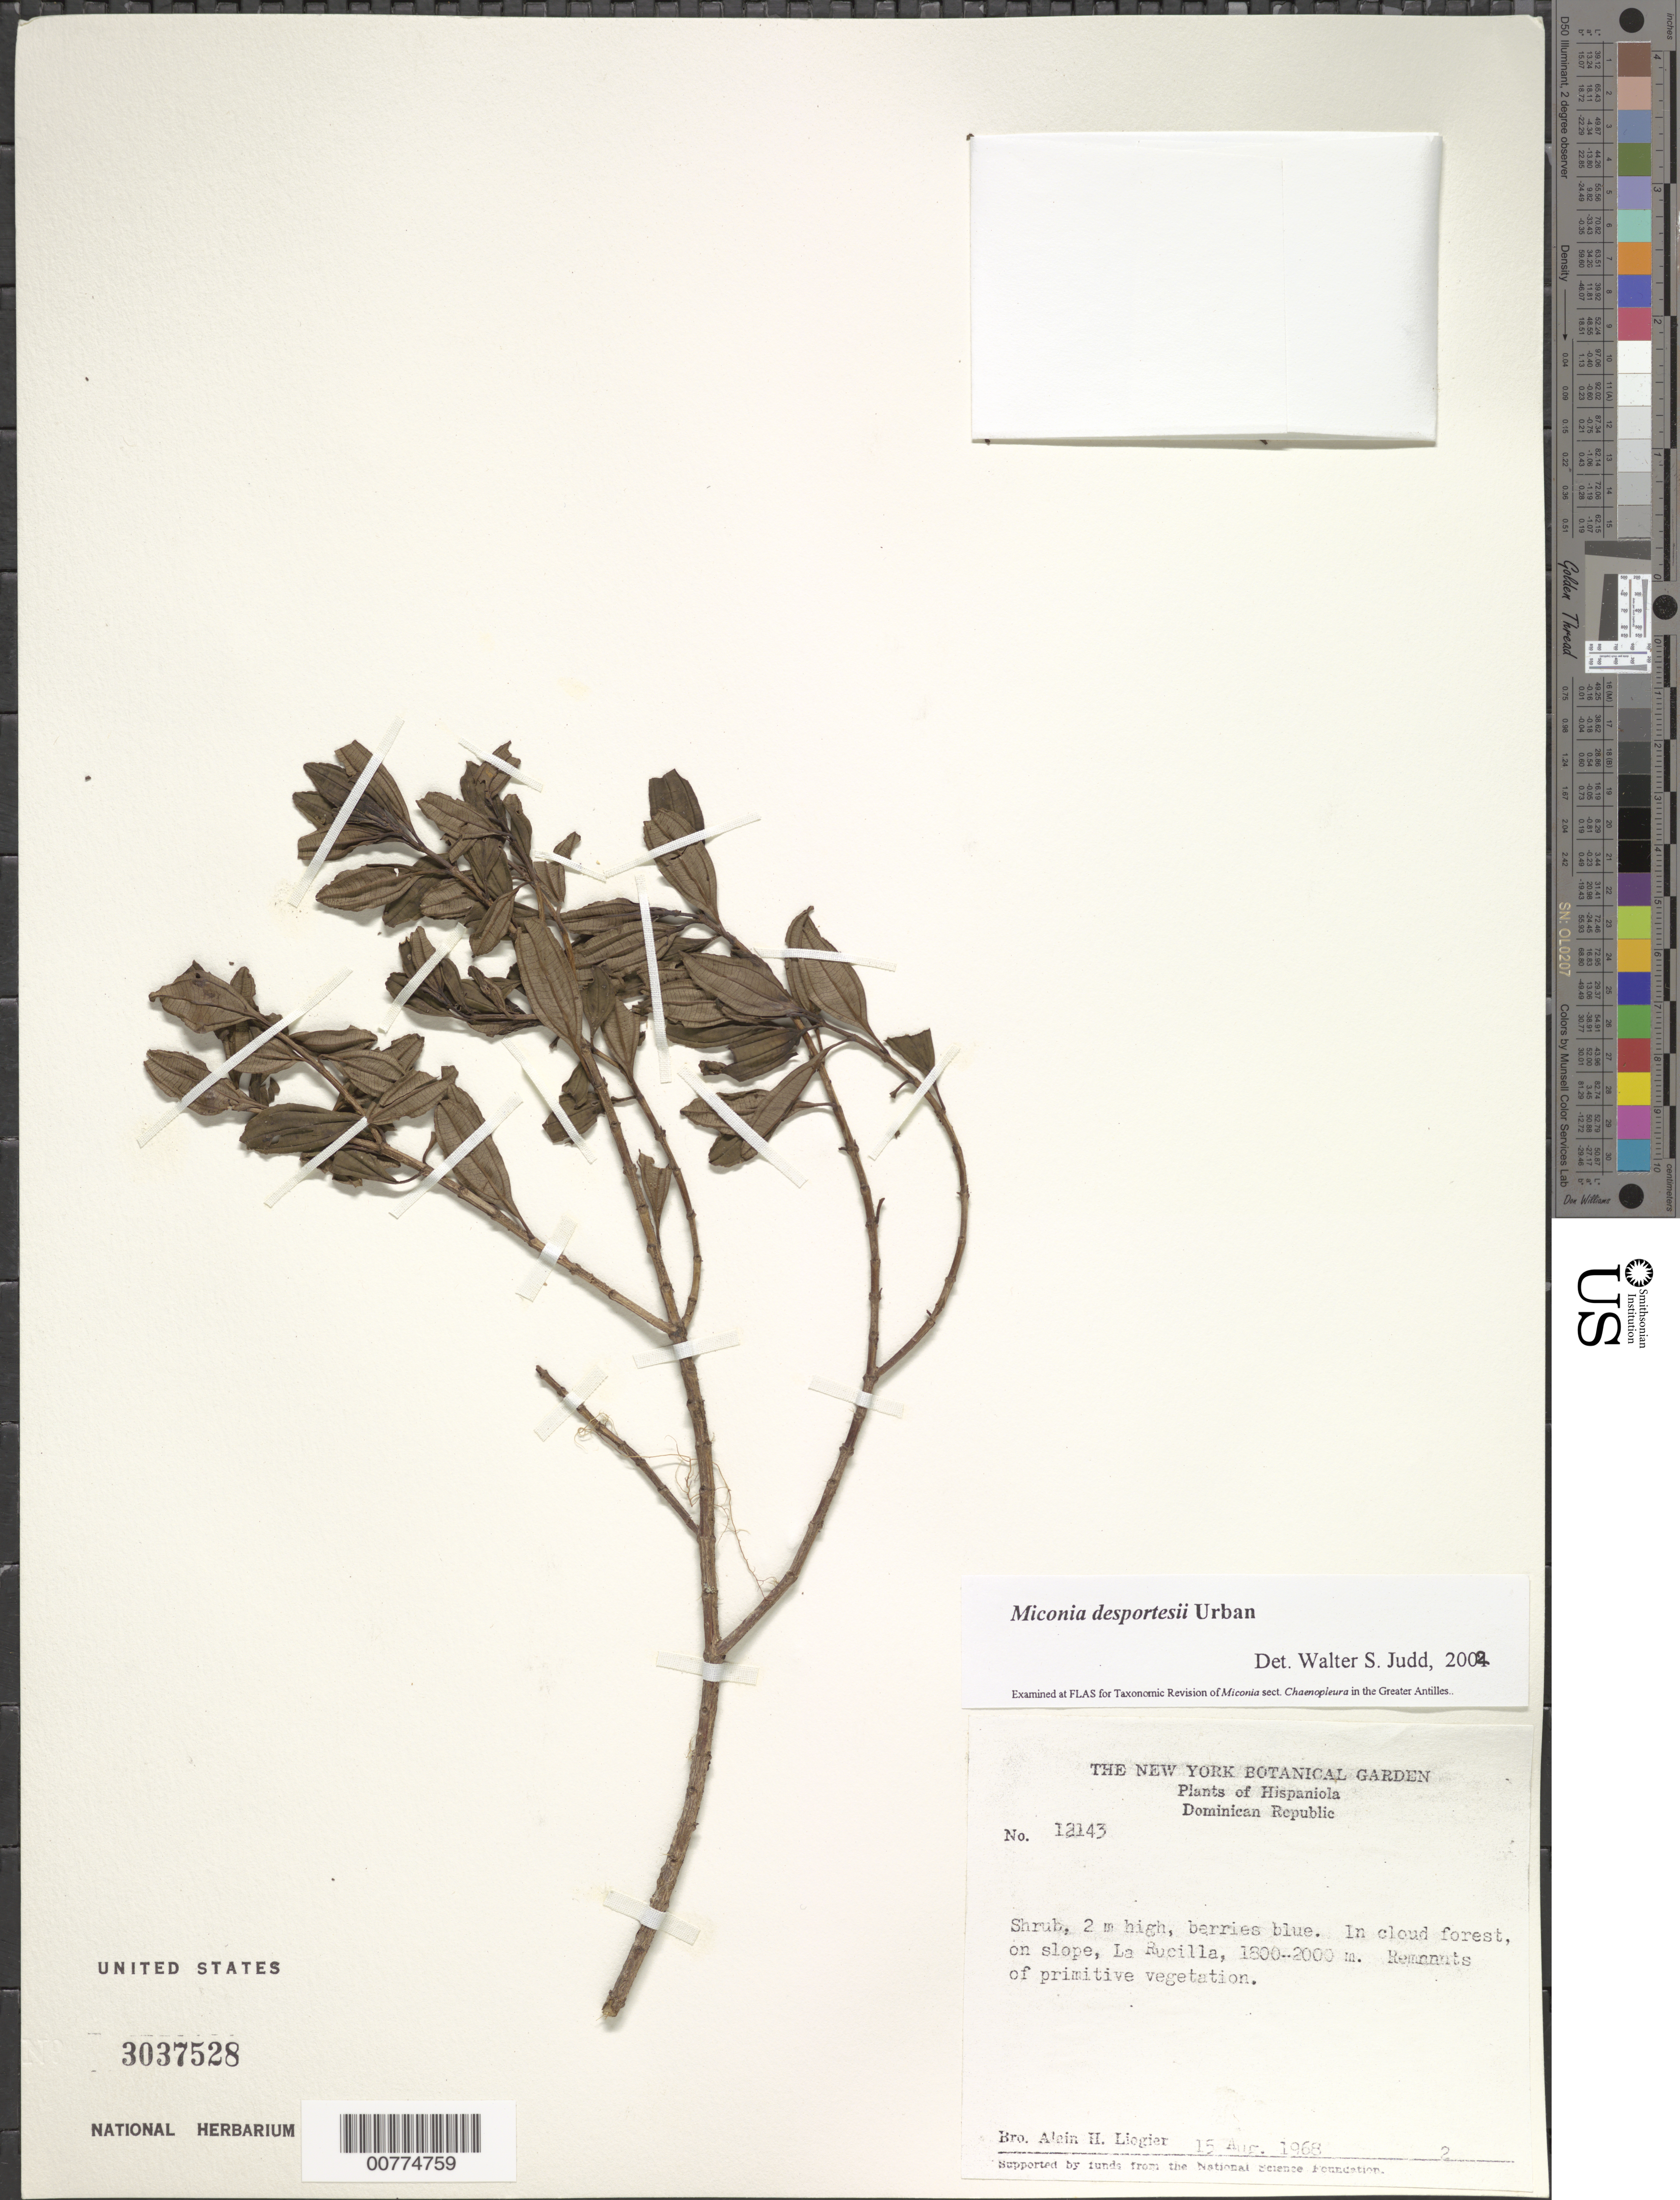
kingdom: Plantae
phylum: Tracheophyta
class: Magnoliopsida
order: Myrtales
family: Melastomataceae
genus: Miconia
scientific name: Miconia desportesii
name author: Urb.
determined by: Judd, Walter S.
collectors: A. H. Liogier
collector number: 12143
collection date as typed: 15 Aug 1968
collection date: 1968-08-15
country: Dominican Republic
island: Hispaniola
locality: La Rucilla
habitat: In cloud forest, on slope; remnants of primitive vegetation.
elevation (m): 1800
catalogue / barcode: US 3037528